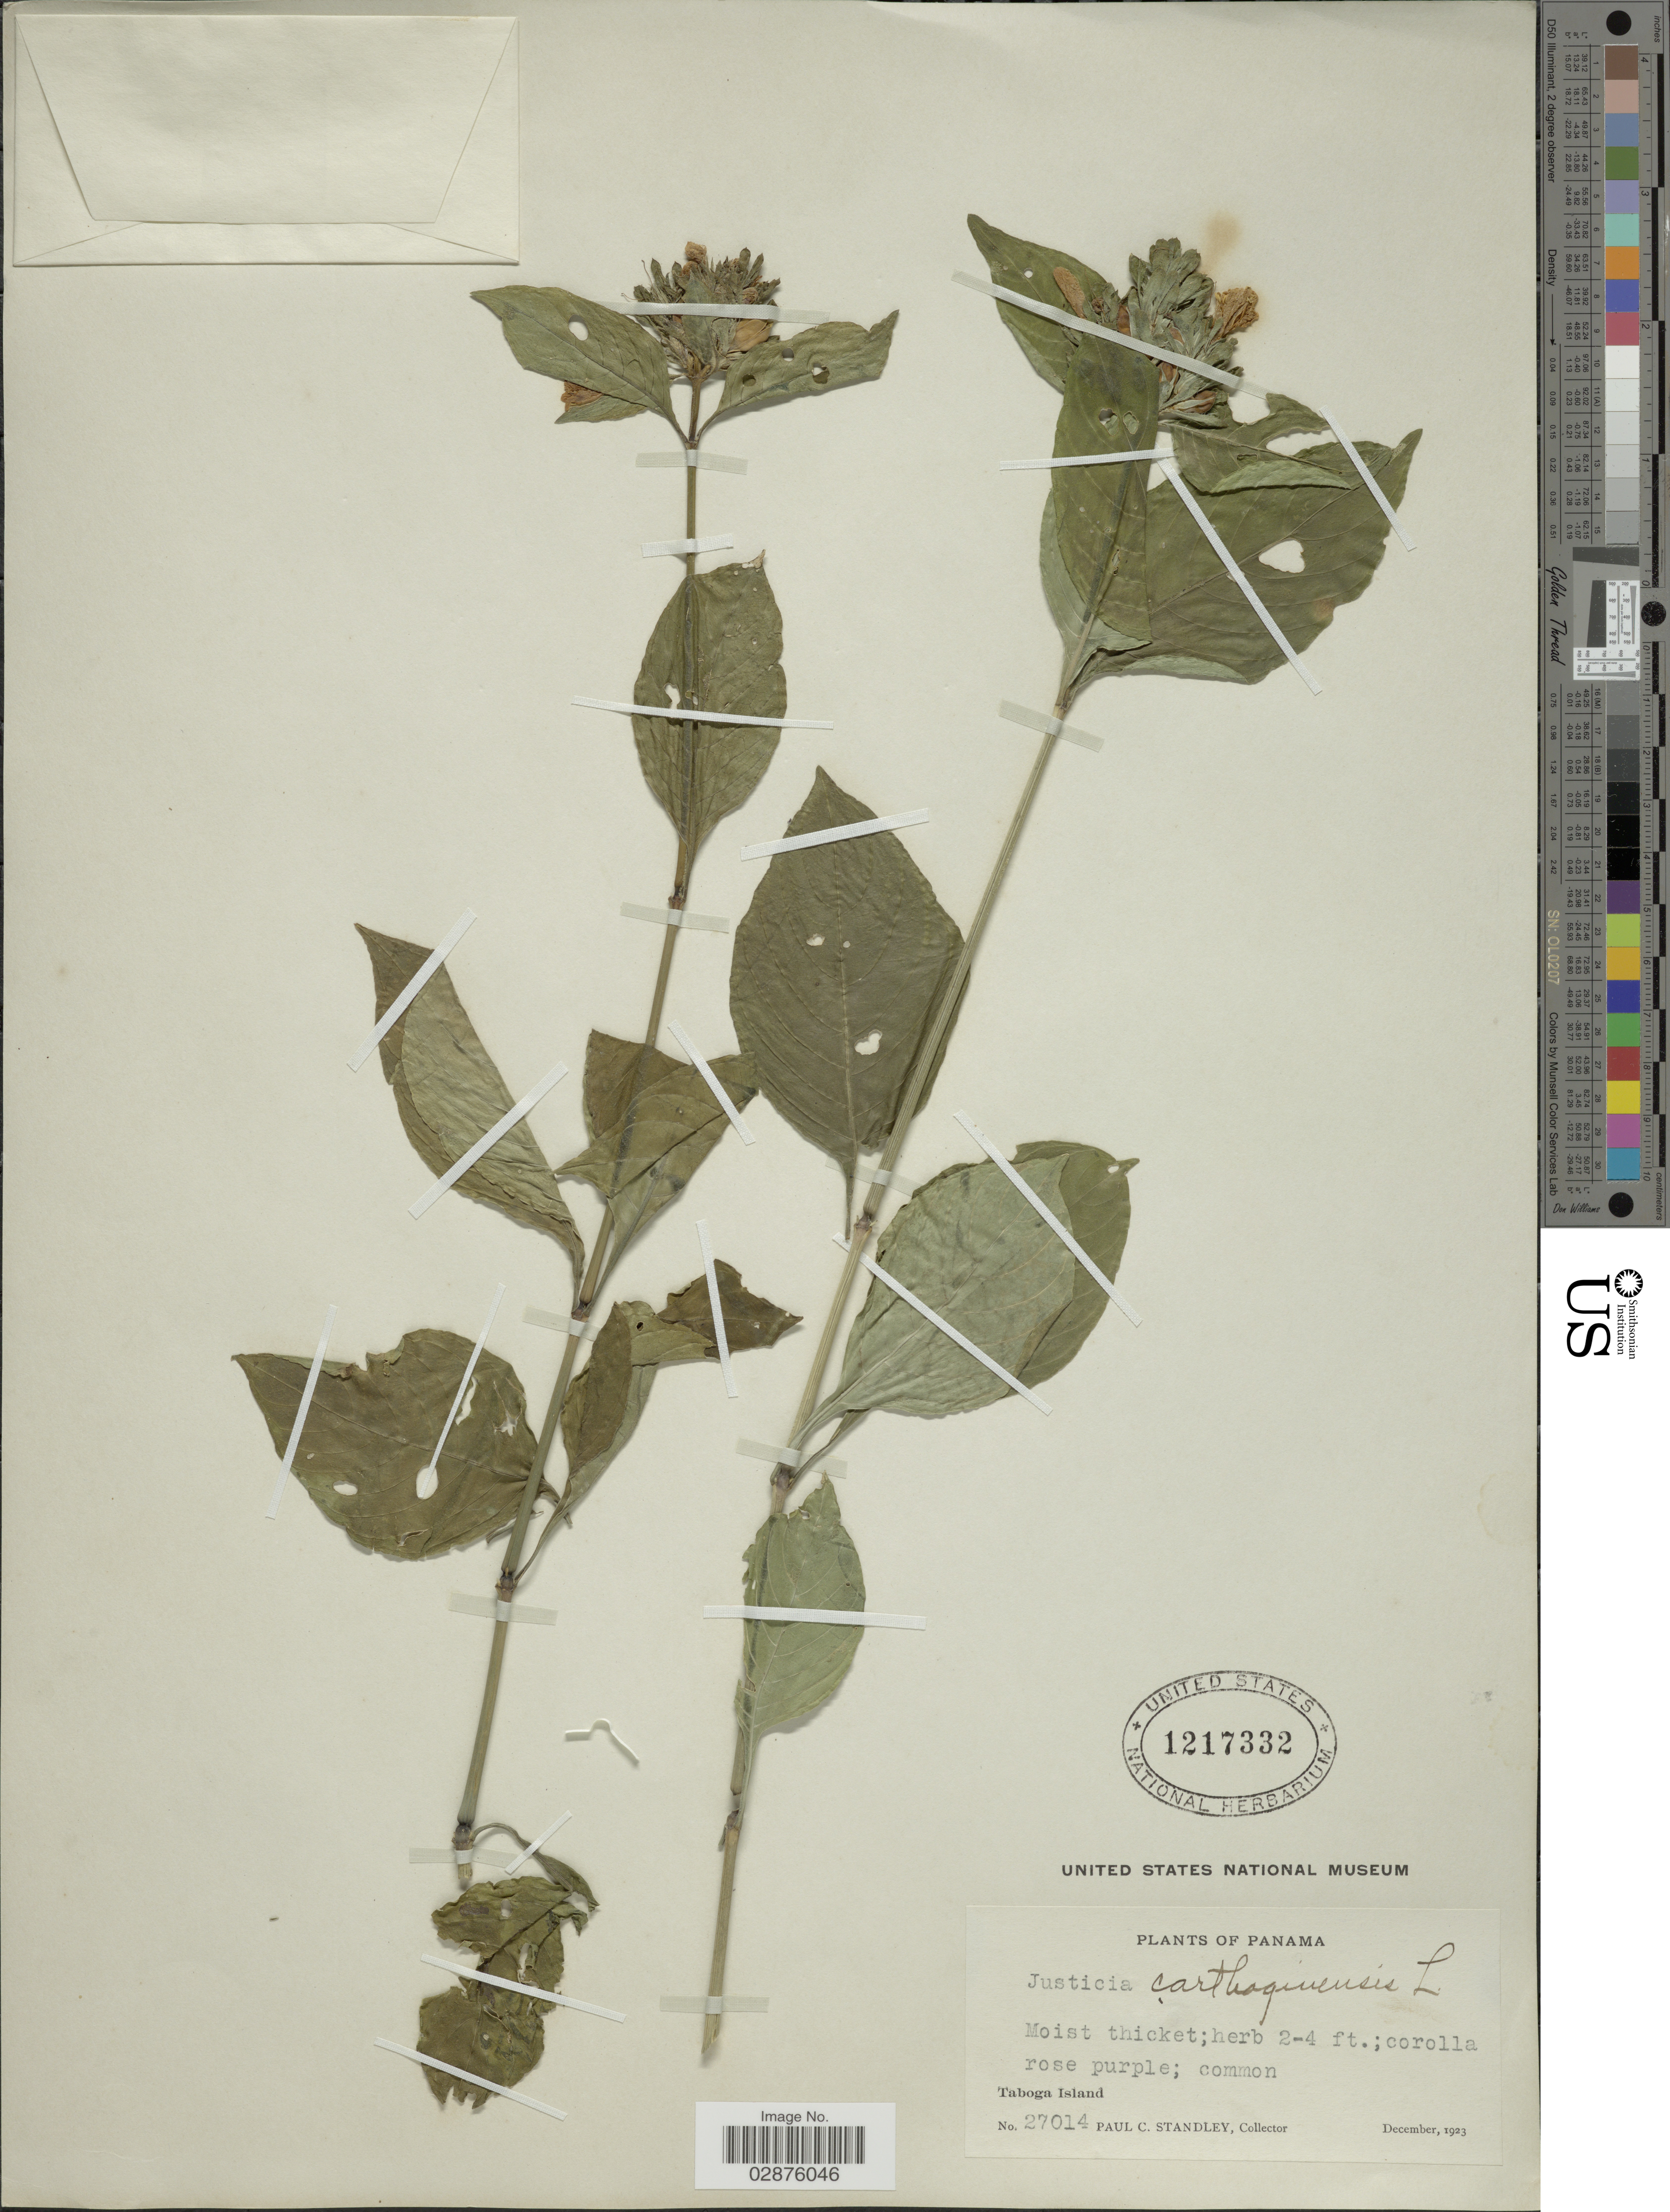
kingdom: Plantae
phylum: Tracheophyta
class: Magnoliopsida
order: Lamiales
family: Acanthaceae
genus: Justicia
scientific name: Justicia carthaginensis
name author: Jacq.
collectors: P. C. Standley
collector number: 27014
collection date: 1923-12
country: Panama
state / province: Panamá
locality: Taboga Island.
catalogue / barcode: US 1217332